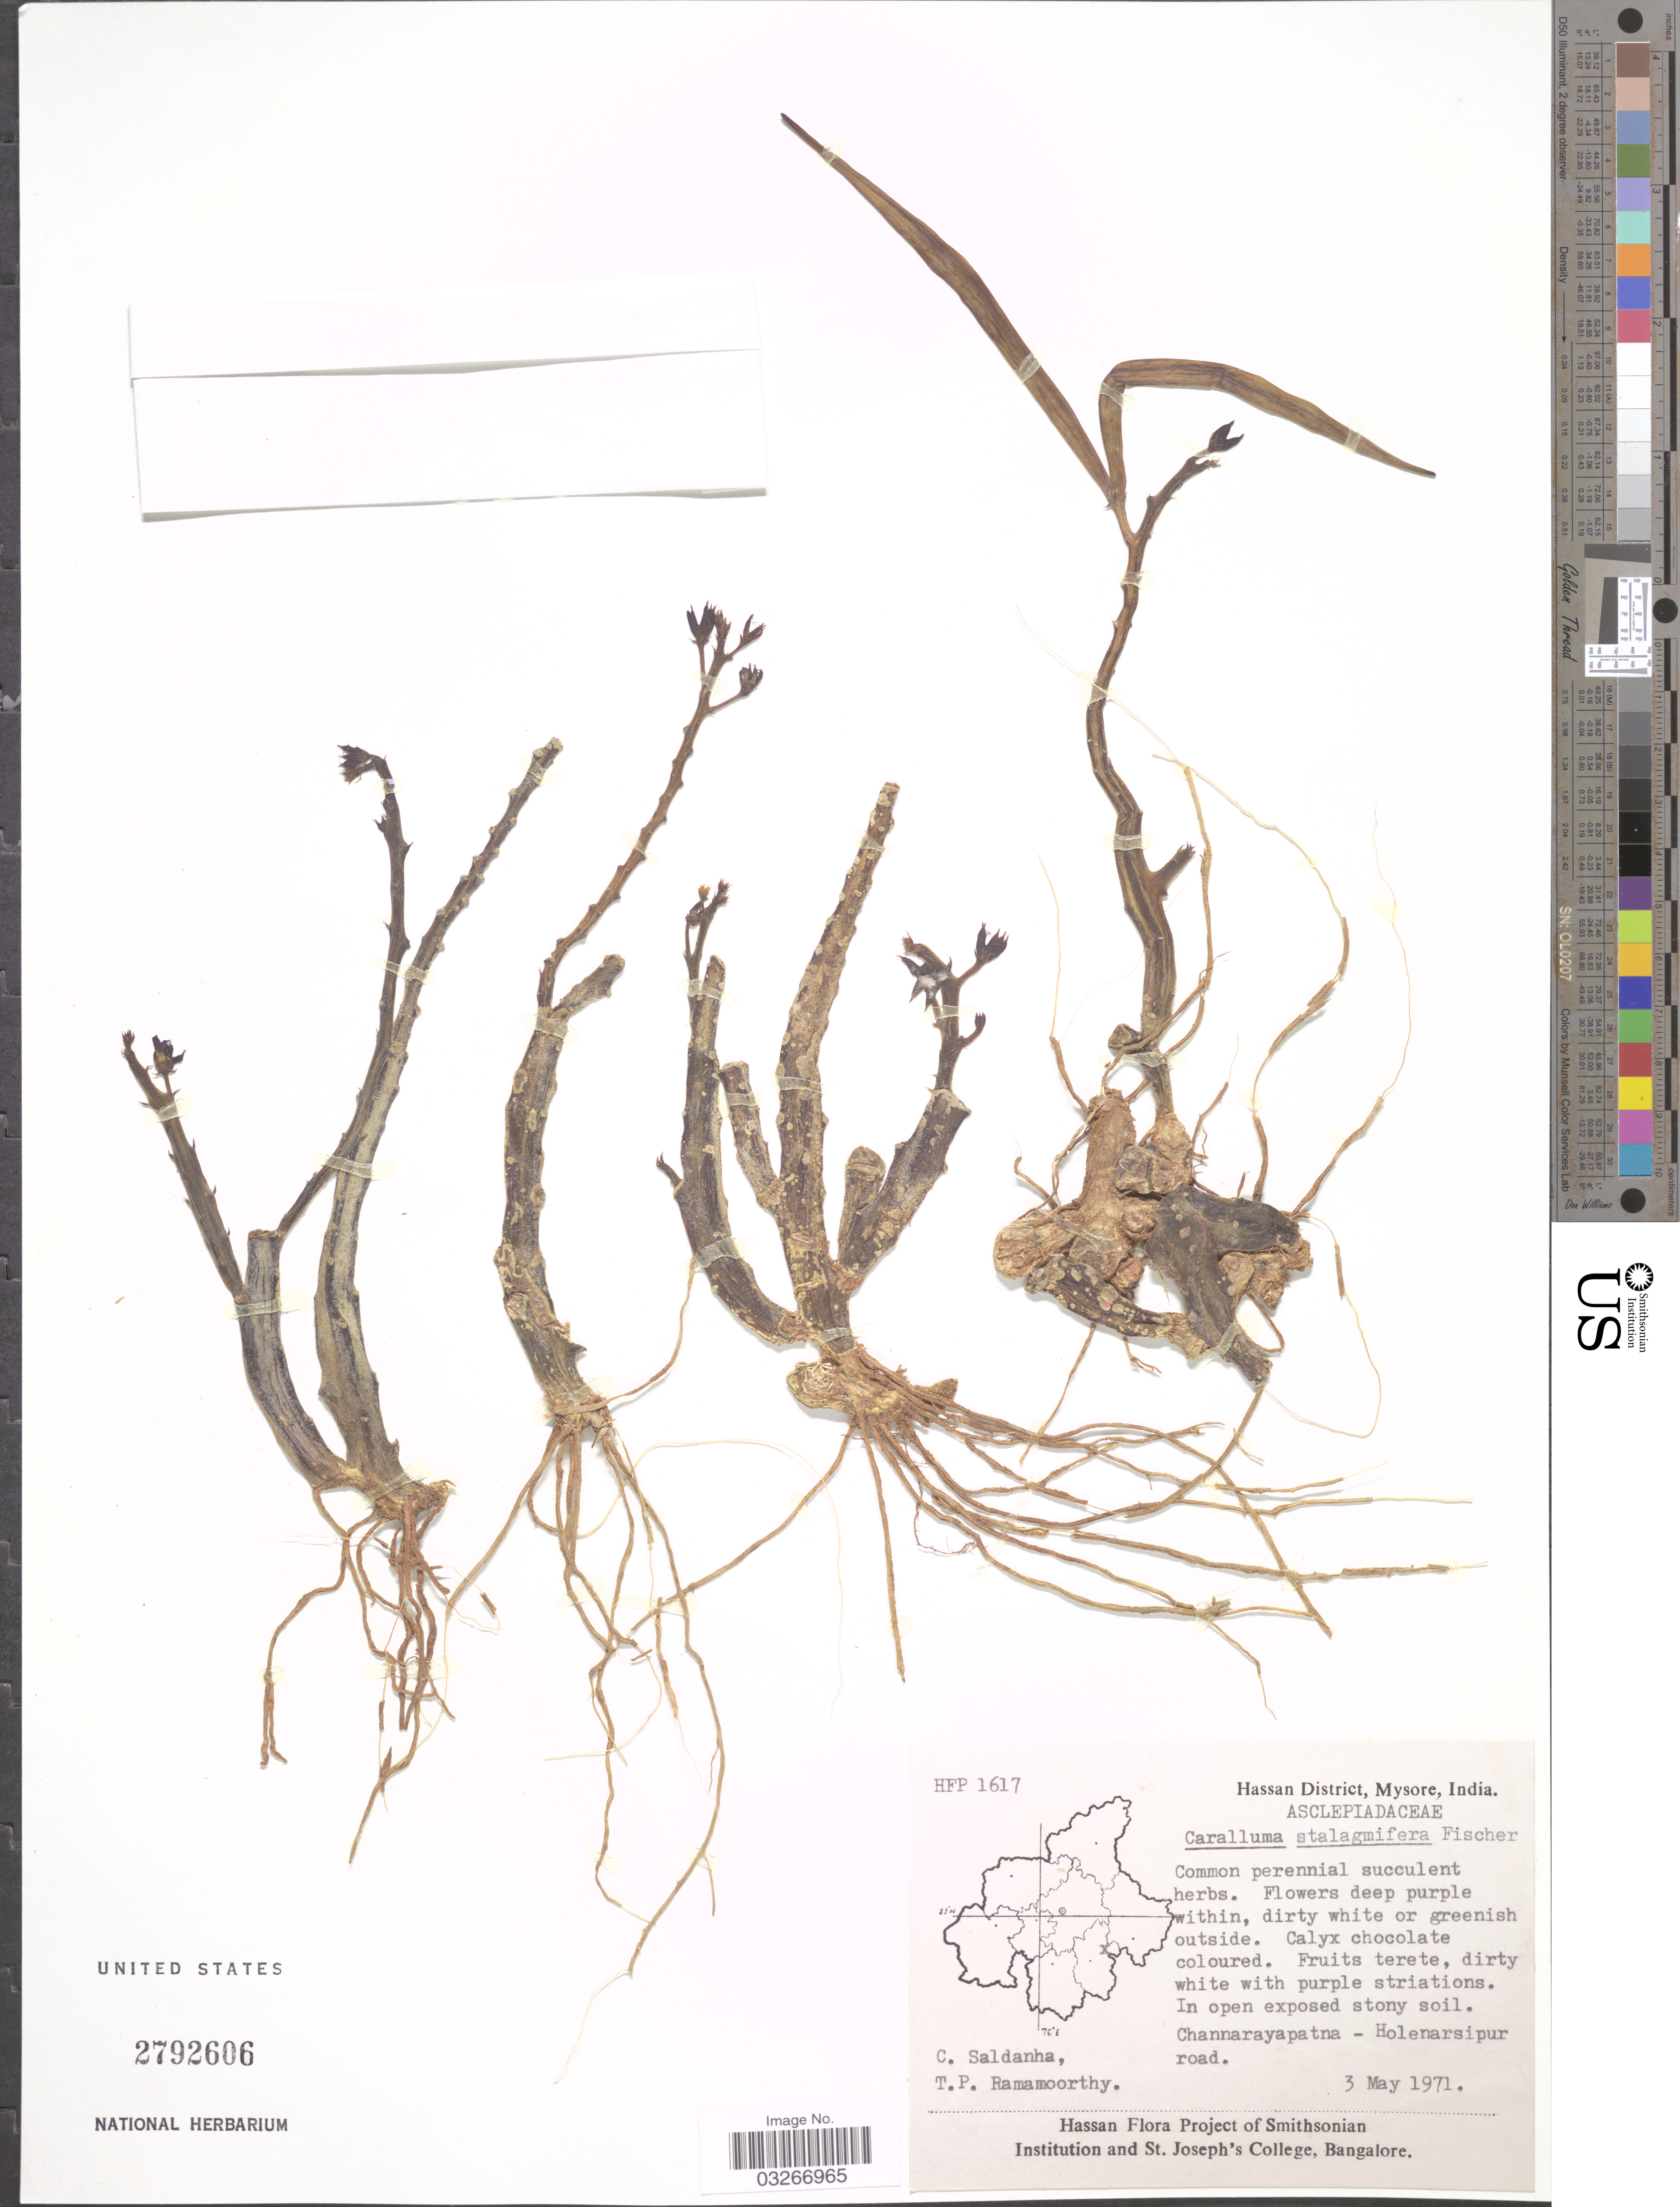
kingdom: Plantae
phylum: Tracheophyta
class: Magnoliopsida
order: Gentianales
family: Apocynaceae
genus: Caralluma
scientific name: Caralluma stalagmifera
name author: C.E.C. Fisch.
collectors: C. Saldanha & T. P. Ramamoorthy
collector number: HFP1617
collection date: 1971-05-03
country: India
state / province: Karnataka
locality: Hassan District, Mysore. Channarayapatna - Holenarsipur road.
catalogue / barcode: US 2792606